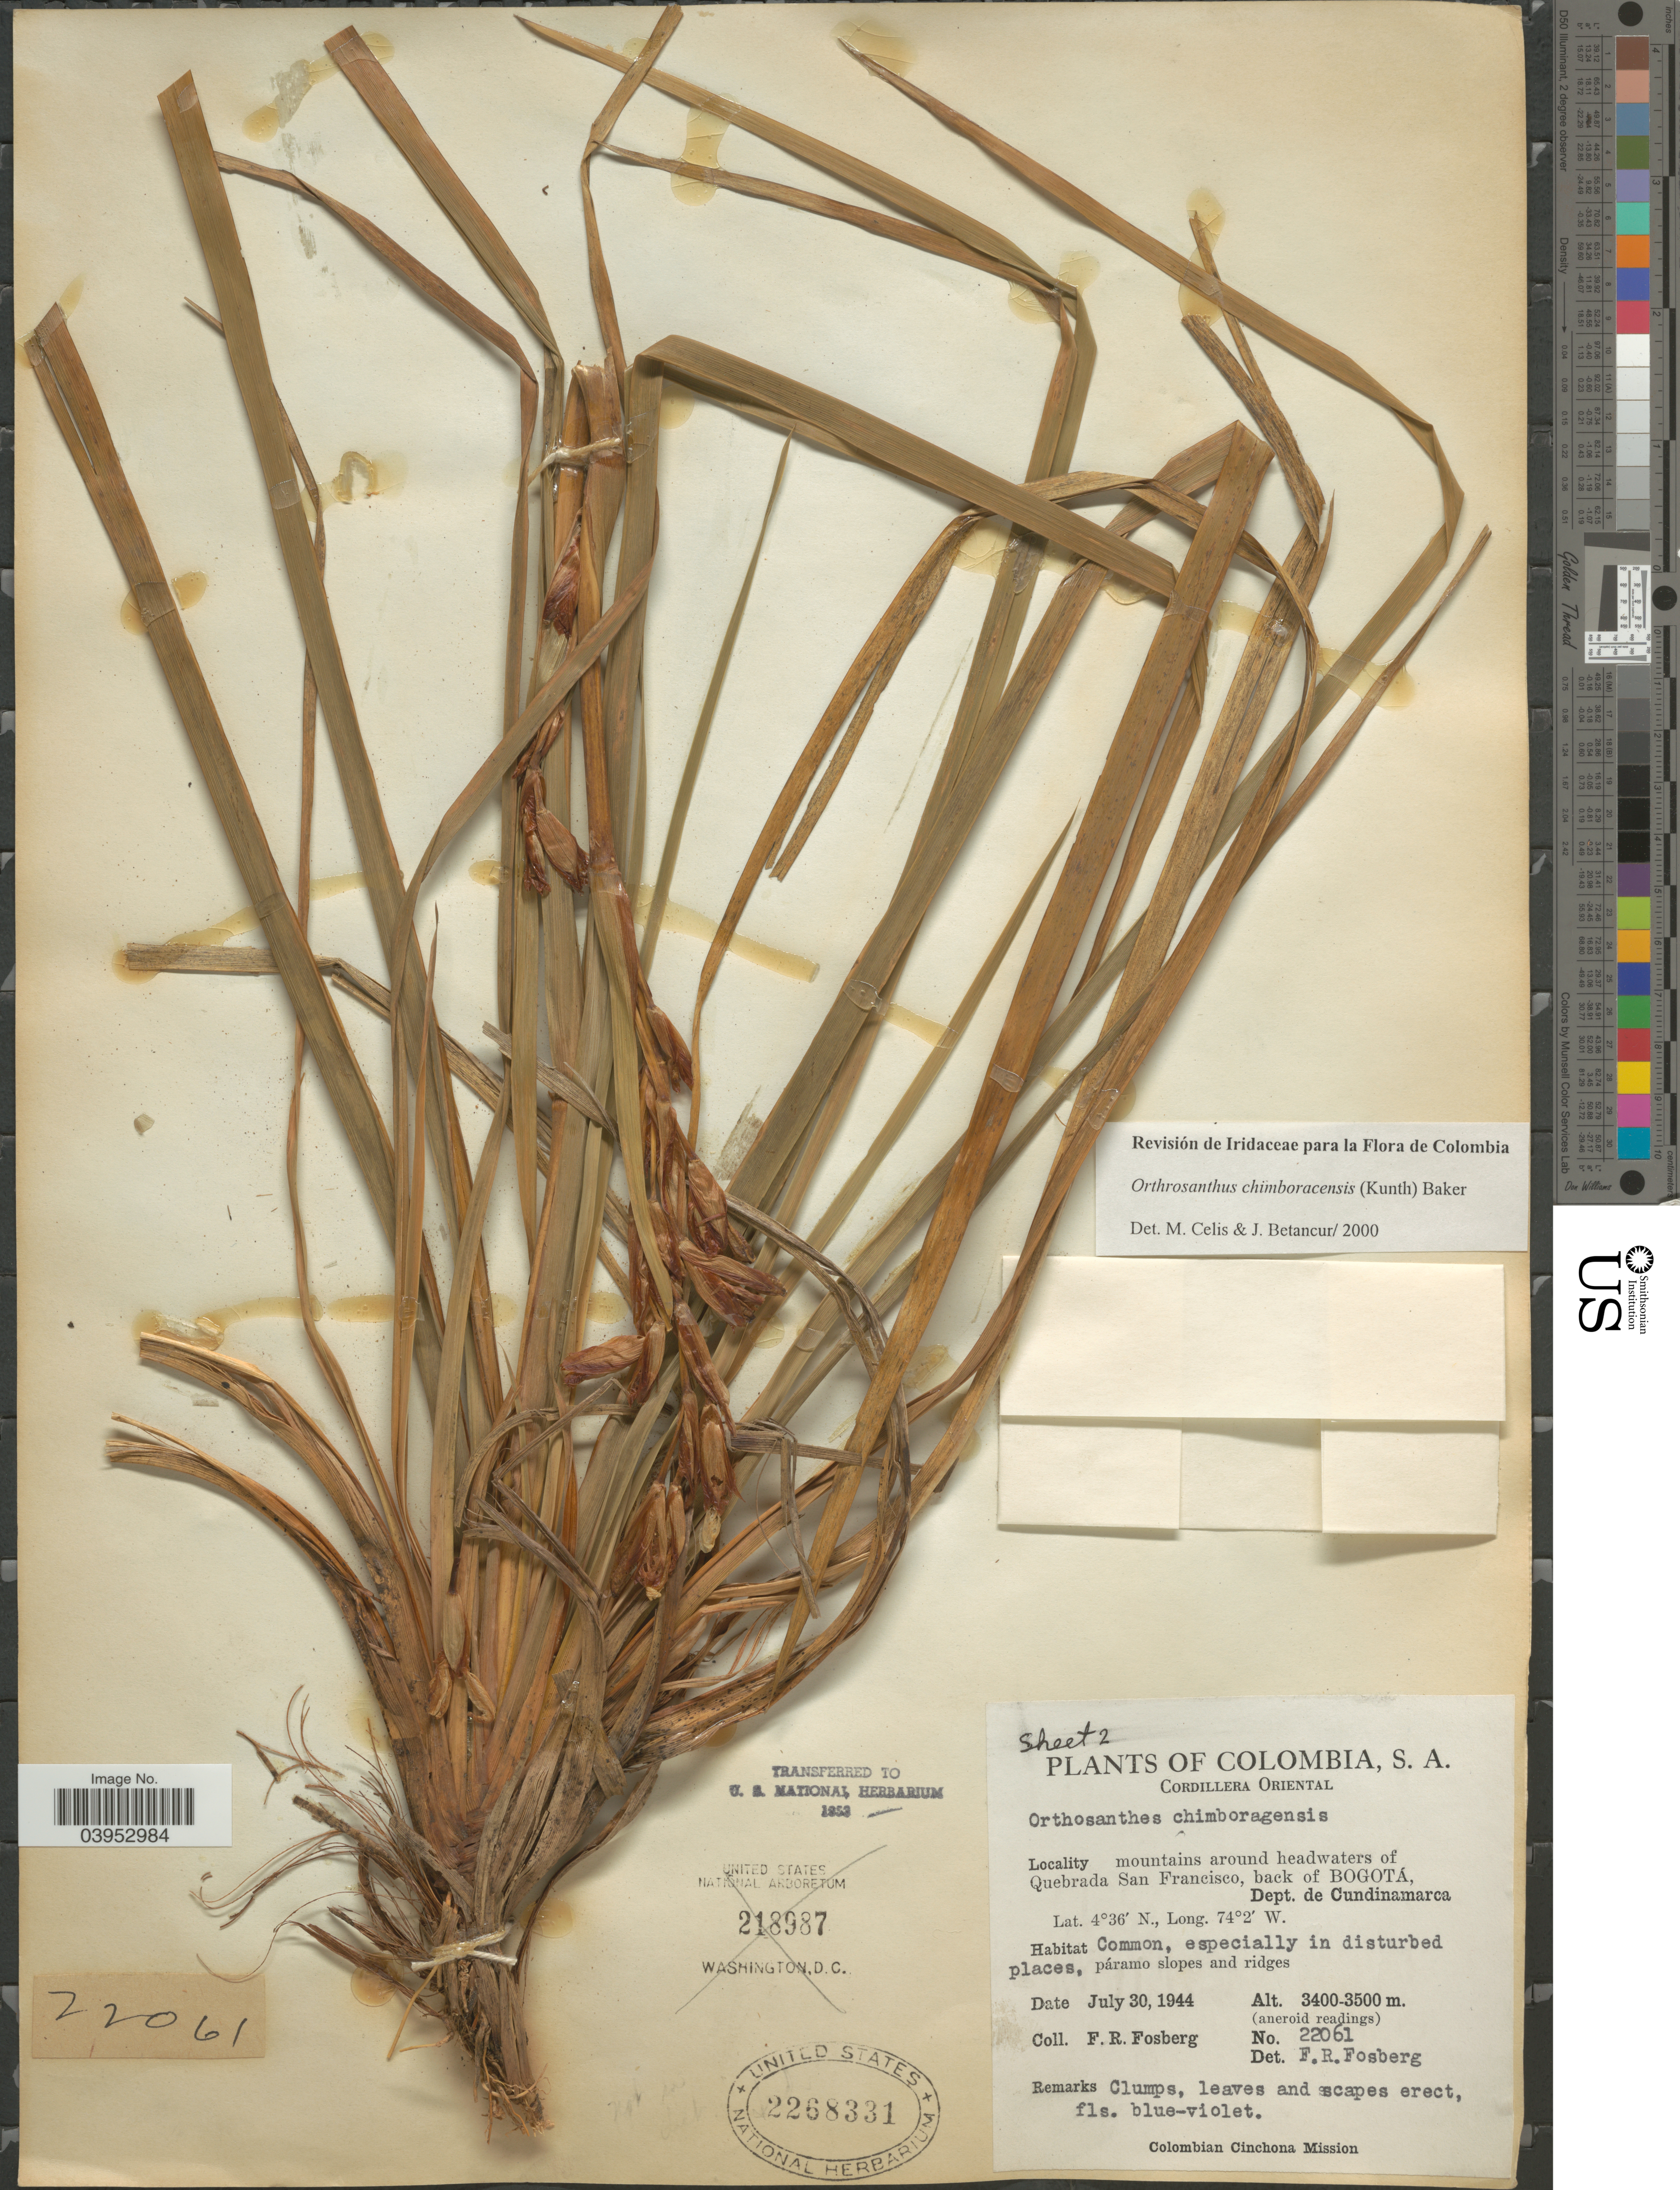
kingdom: Plantae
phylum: Tracheophyta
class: Liliopsida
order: Asparagales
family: Iridaceae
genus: Orthrosanthus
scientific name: Orthrosanthus chimboracensis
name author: (Kunth) Baker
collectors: F. R. Fosberg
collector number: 22061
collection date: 1944-07-30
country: Colombia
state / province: Cundinamarca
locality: Cordillera Oriental. Mountains around headwaters of Quebrada San Francisco, back of Bogotá, Dept. de Cundinamarca.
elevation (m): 3400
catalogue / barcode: US 2268331